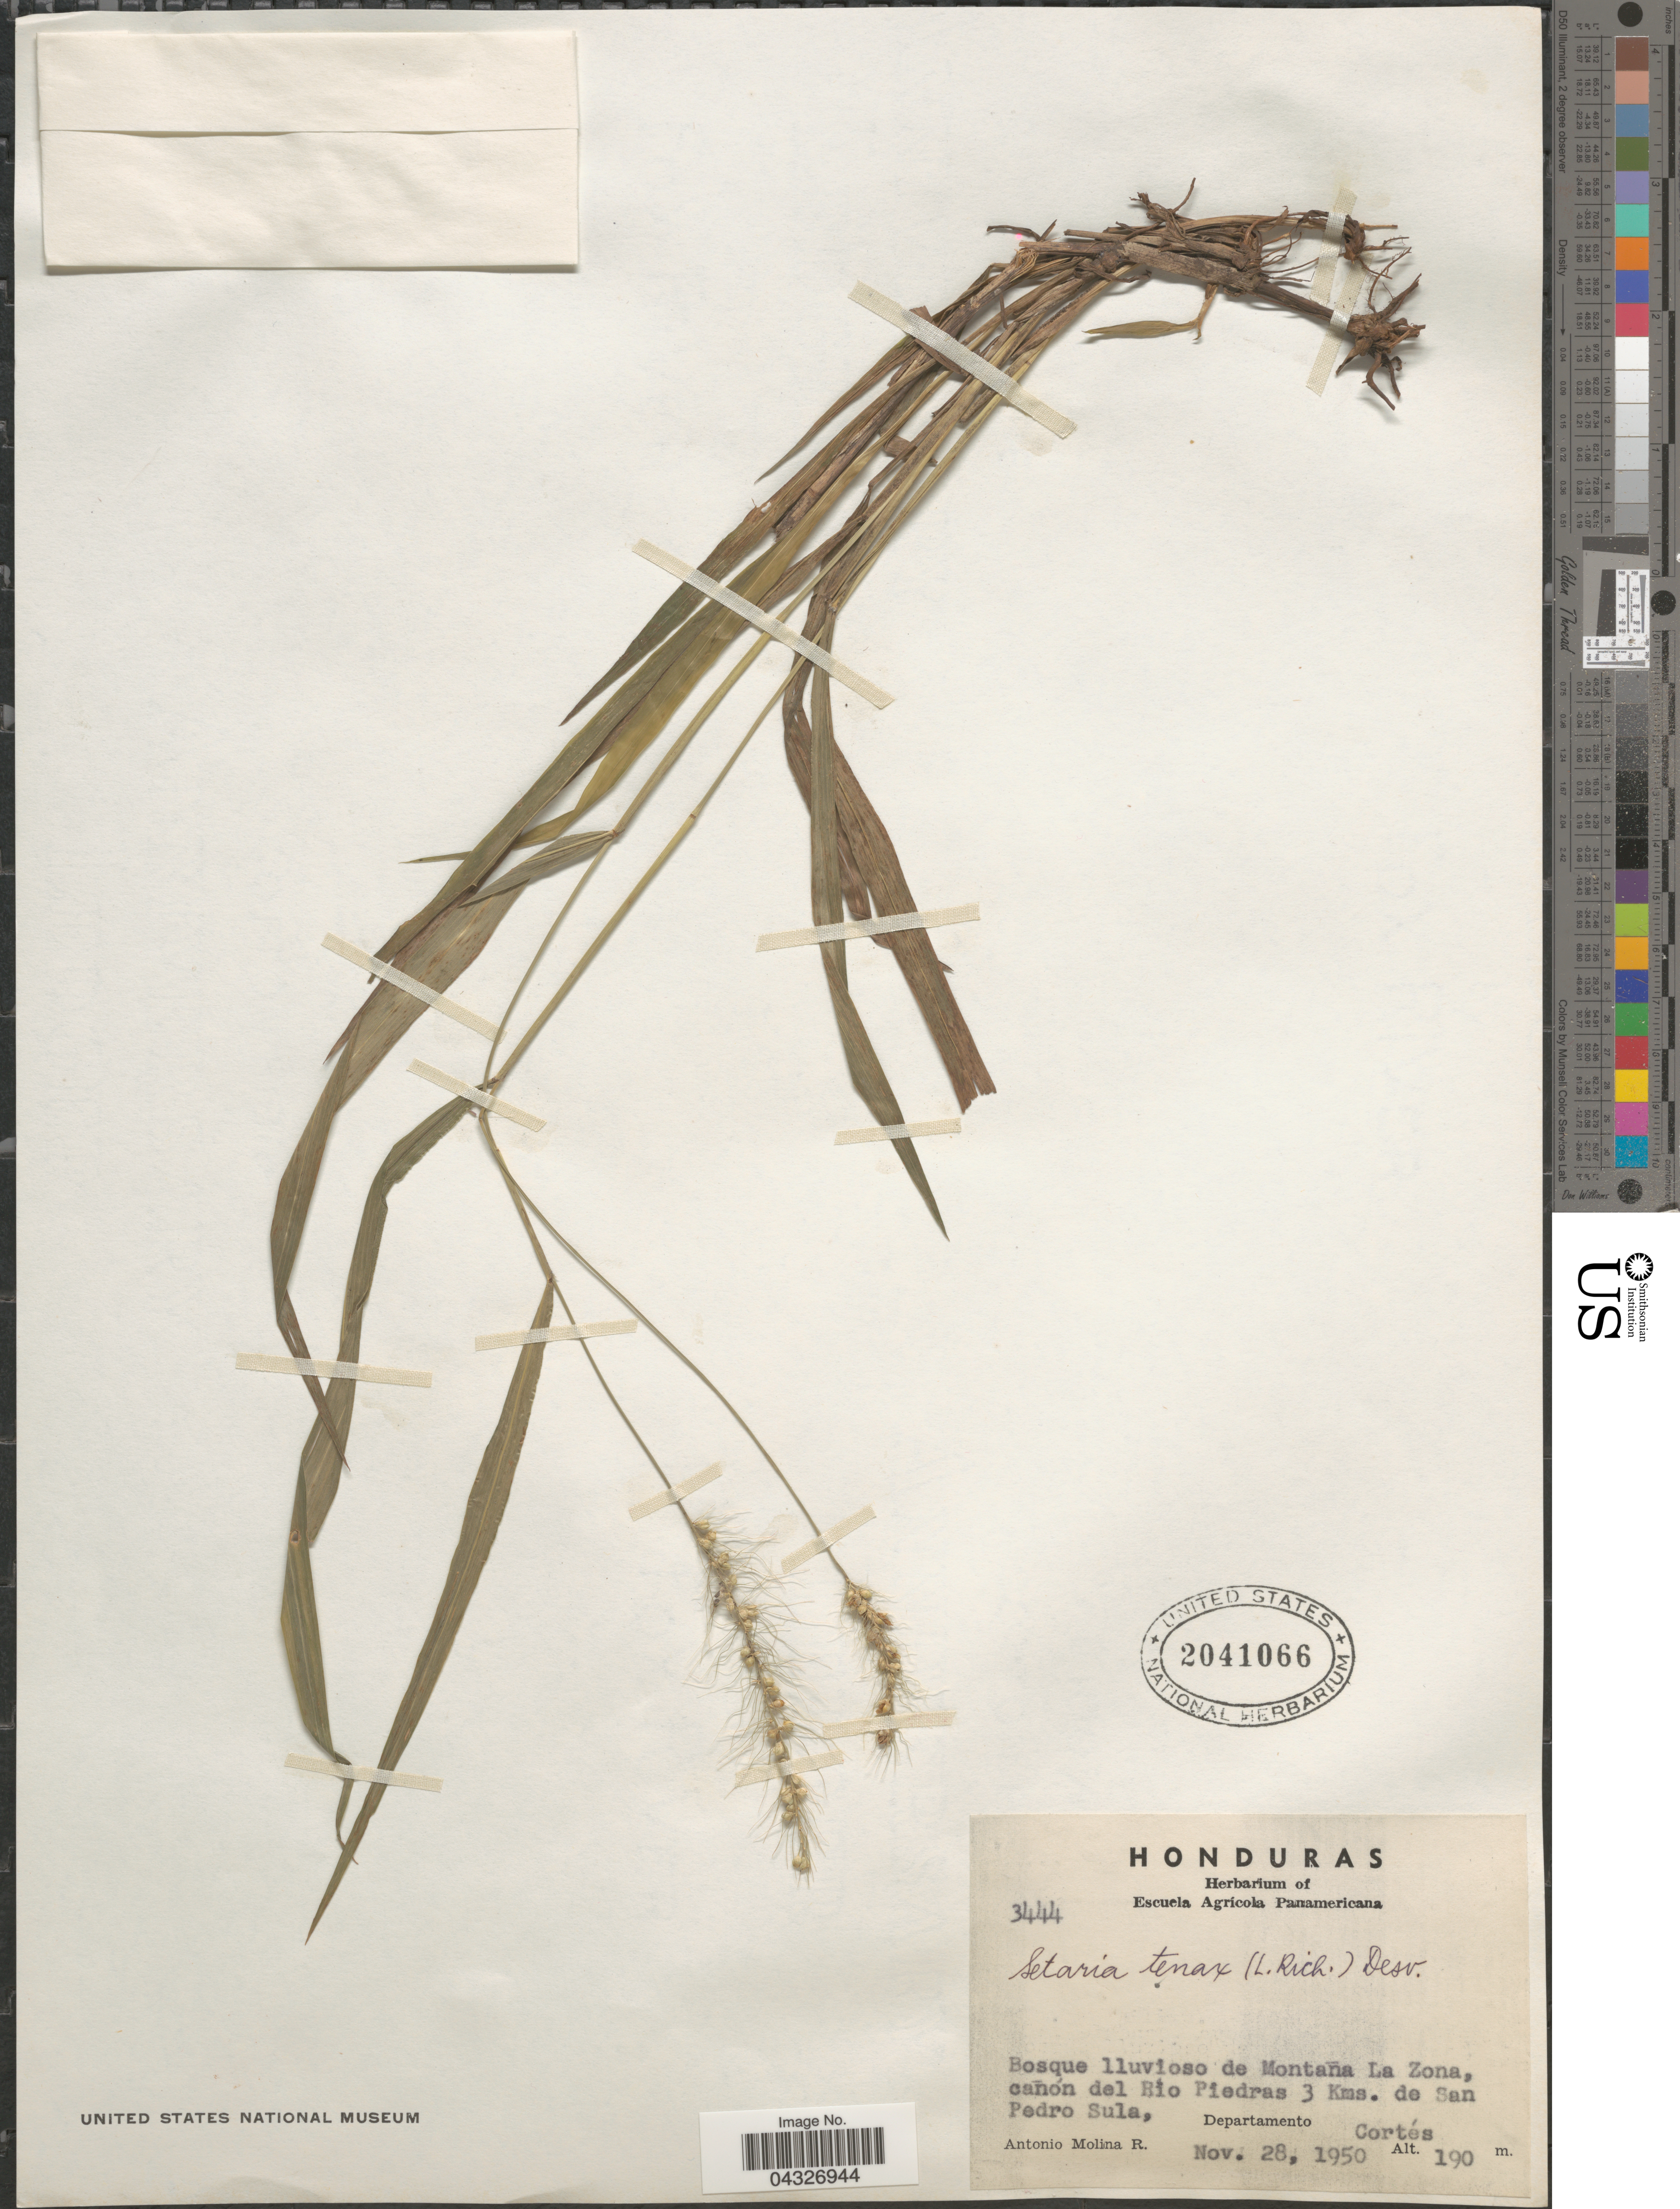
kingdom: Plantae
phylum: Tracheophyta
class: Liliopsida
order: Poales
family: Poaceae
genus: Setaria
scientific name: Setaria tenax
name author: (Rich.) Desv.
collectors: A. Molina R.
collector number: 3444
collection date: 1950-11-28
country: Honduras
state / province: Cortes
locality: Bosque lluvioso de Montaña La Zona, cañon del rio Piedras 3 Kms. de San Pedro Sula, Departamento Cortés.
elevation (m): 190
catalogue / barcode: US 2041066